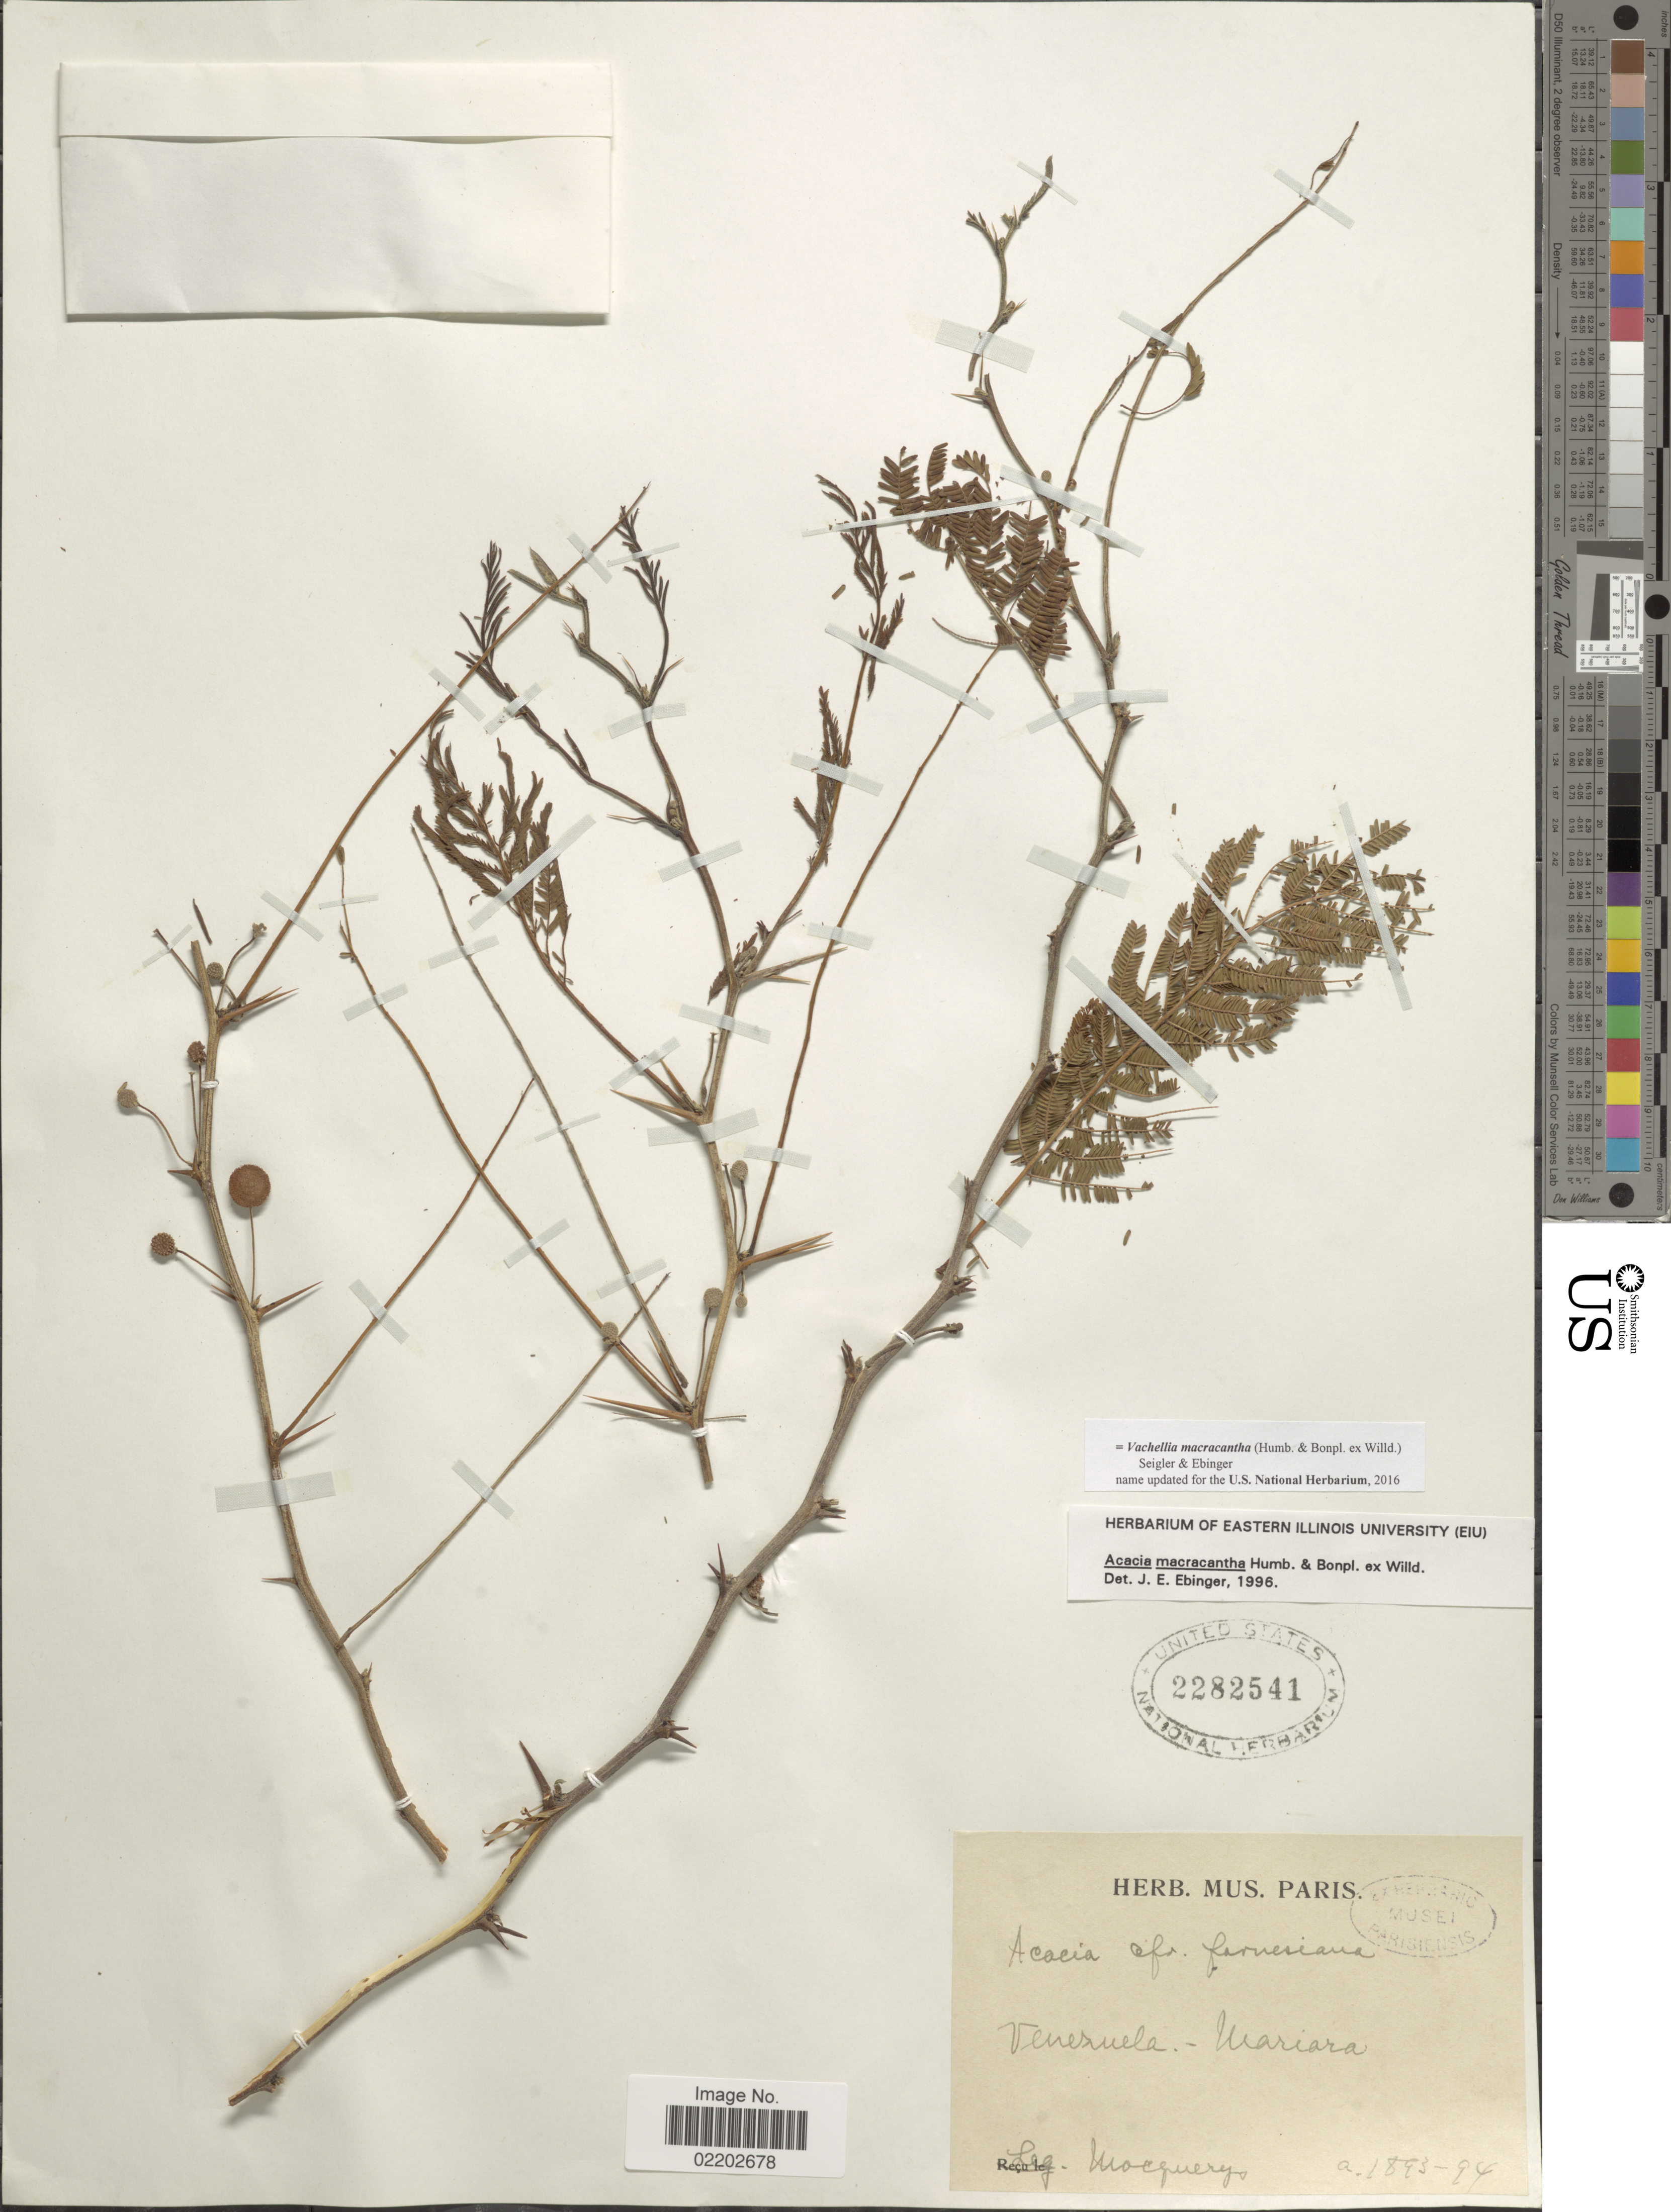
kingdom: Plantae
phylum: Tracheophyta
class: Magnoliopsida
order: Fabales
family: Fabaceae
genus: Vachellia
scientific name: Vachellia macracantha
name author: (Humb. & Bonpl. ex Willd.) Seigler & Ebinger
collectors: A. Mocquerys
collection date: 1893/1894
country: Venezuela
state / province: Carabobo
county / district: Diego Ibarra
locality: Mariara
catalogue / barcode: US 2282541